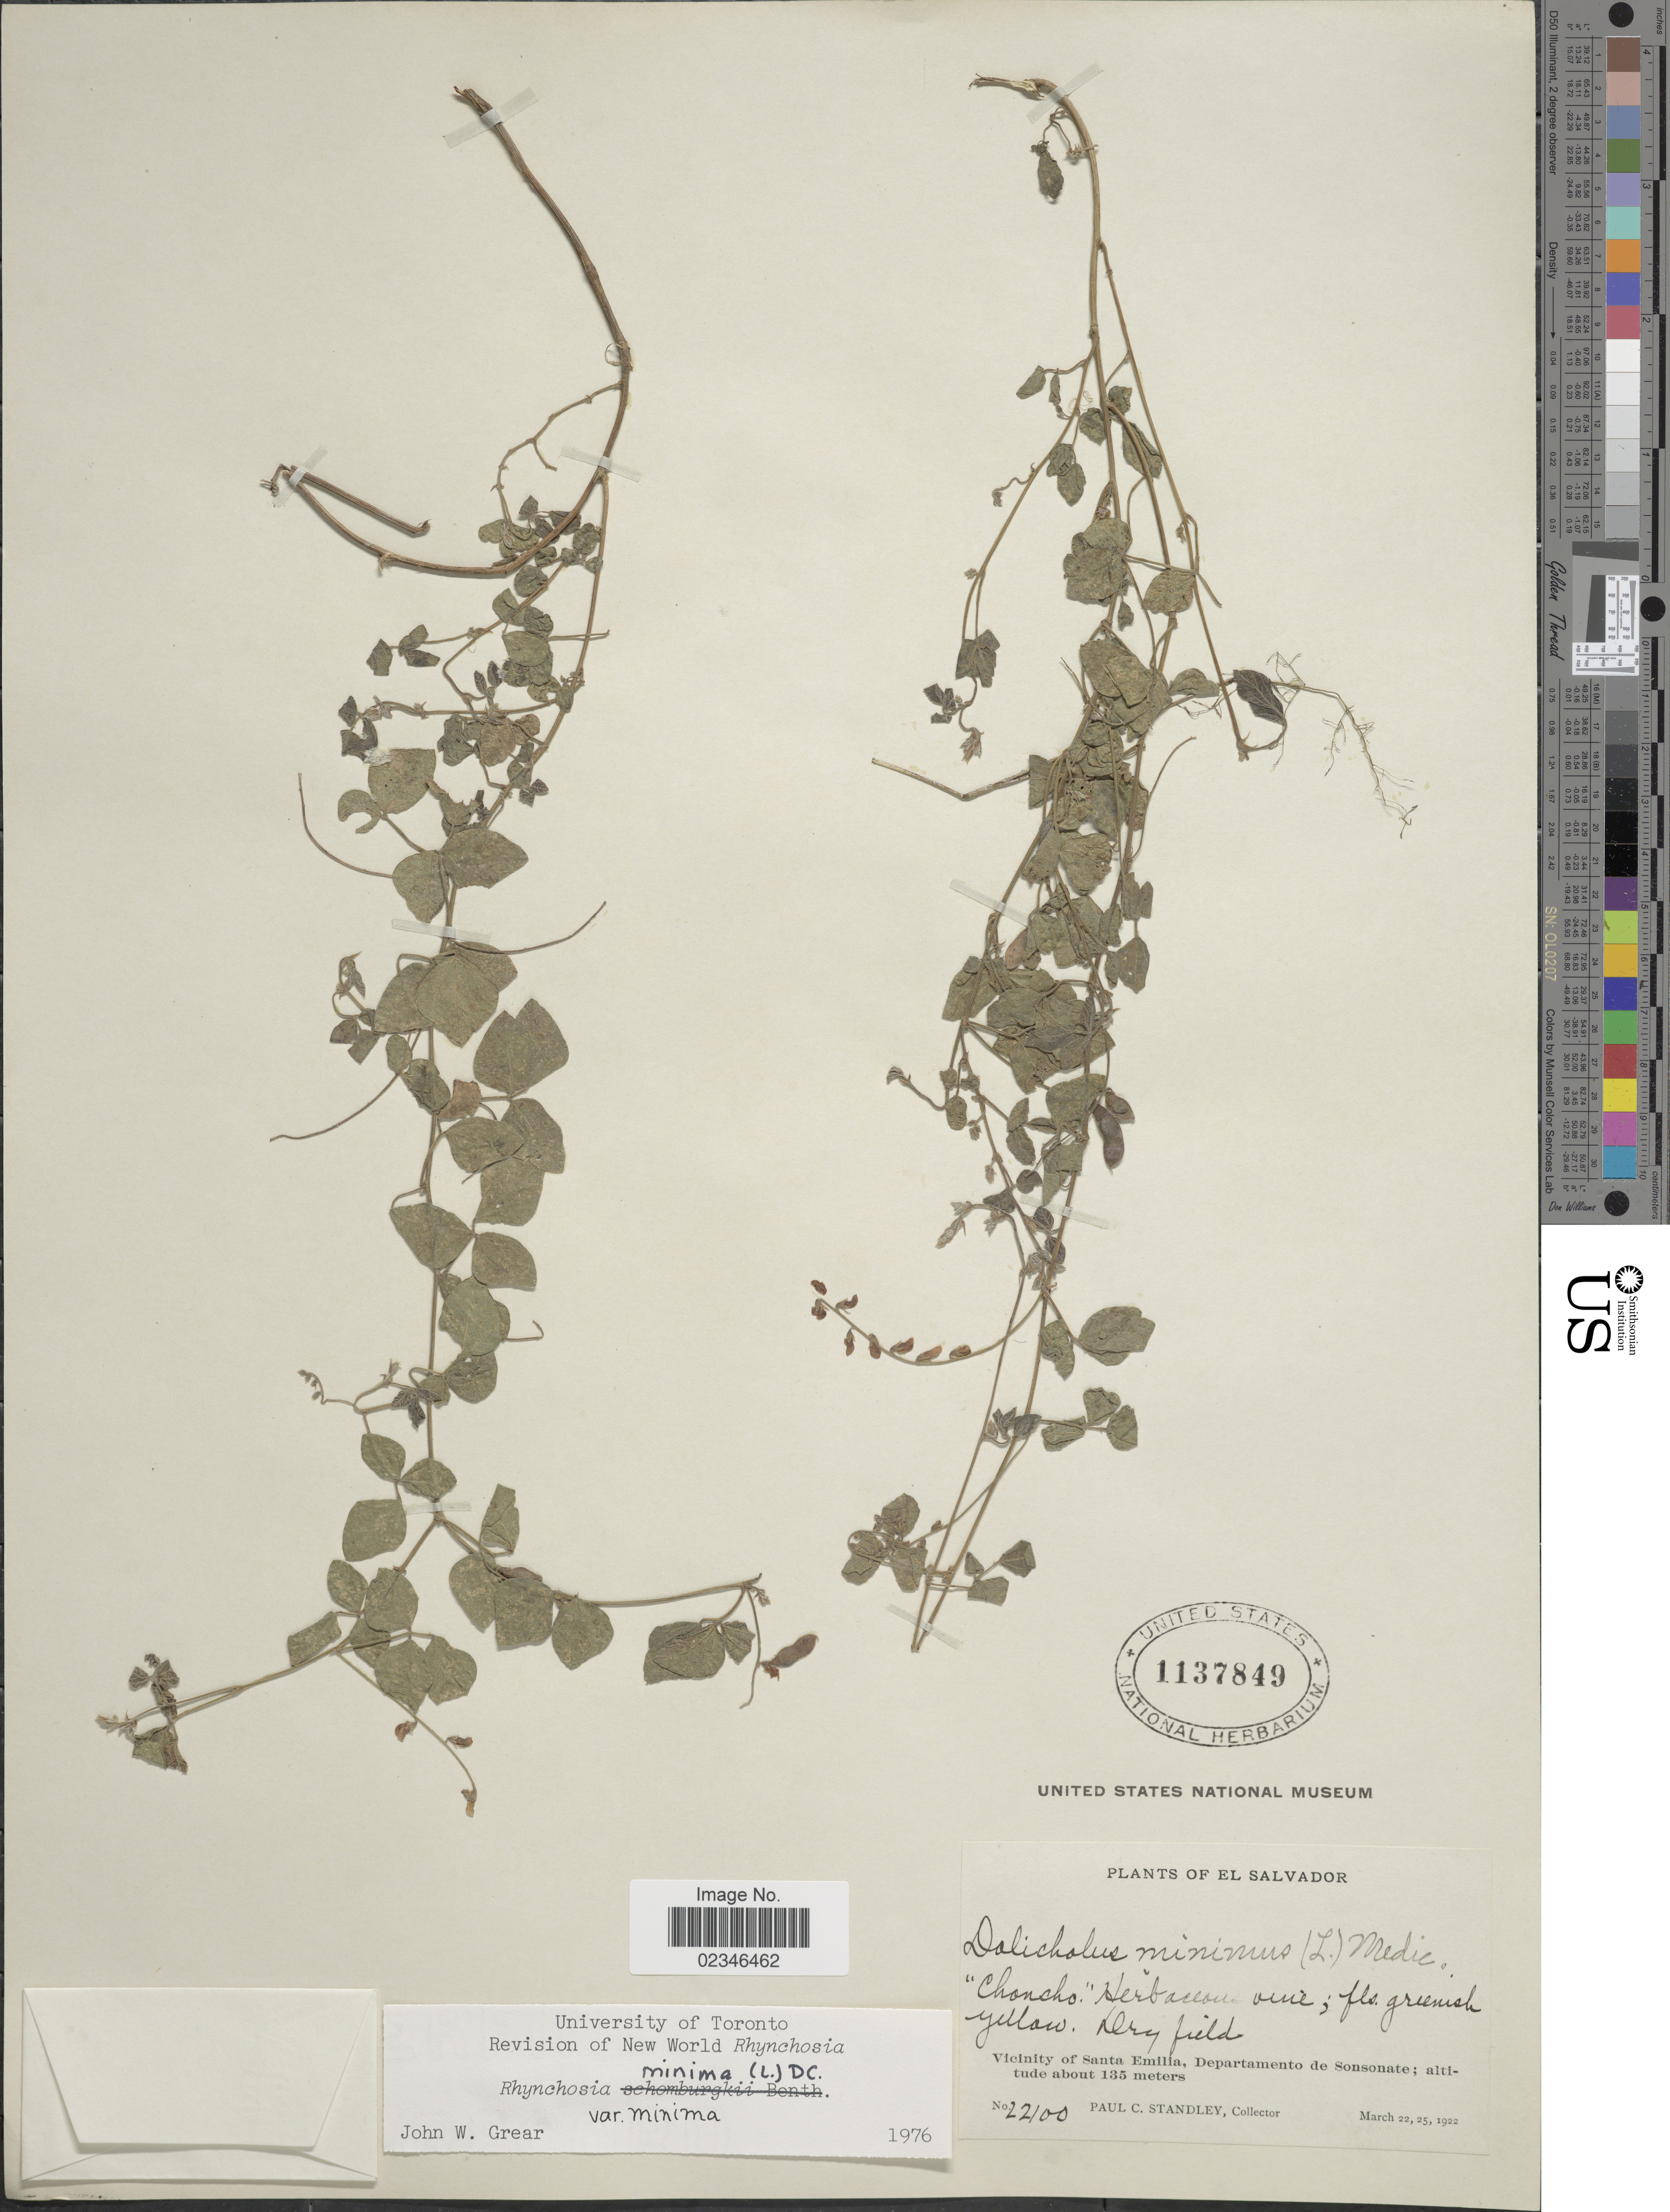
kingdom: Plantae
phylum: Tracheophyta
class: Magnoliopsida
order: Fabales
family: Fabaceae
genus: Rhynchosia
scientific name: Rhynchosia minima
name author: (L.) DC.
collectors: P. C. Standley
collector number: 22100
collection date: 1922-03-22/1922-03-25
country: El Salvador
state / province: Sonsonate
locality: Vicinity of Santa Emilia, Departamento de Sonsonate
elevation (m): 135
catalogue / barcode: US 1137849